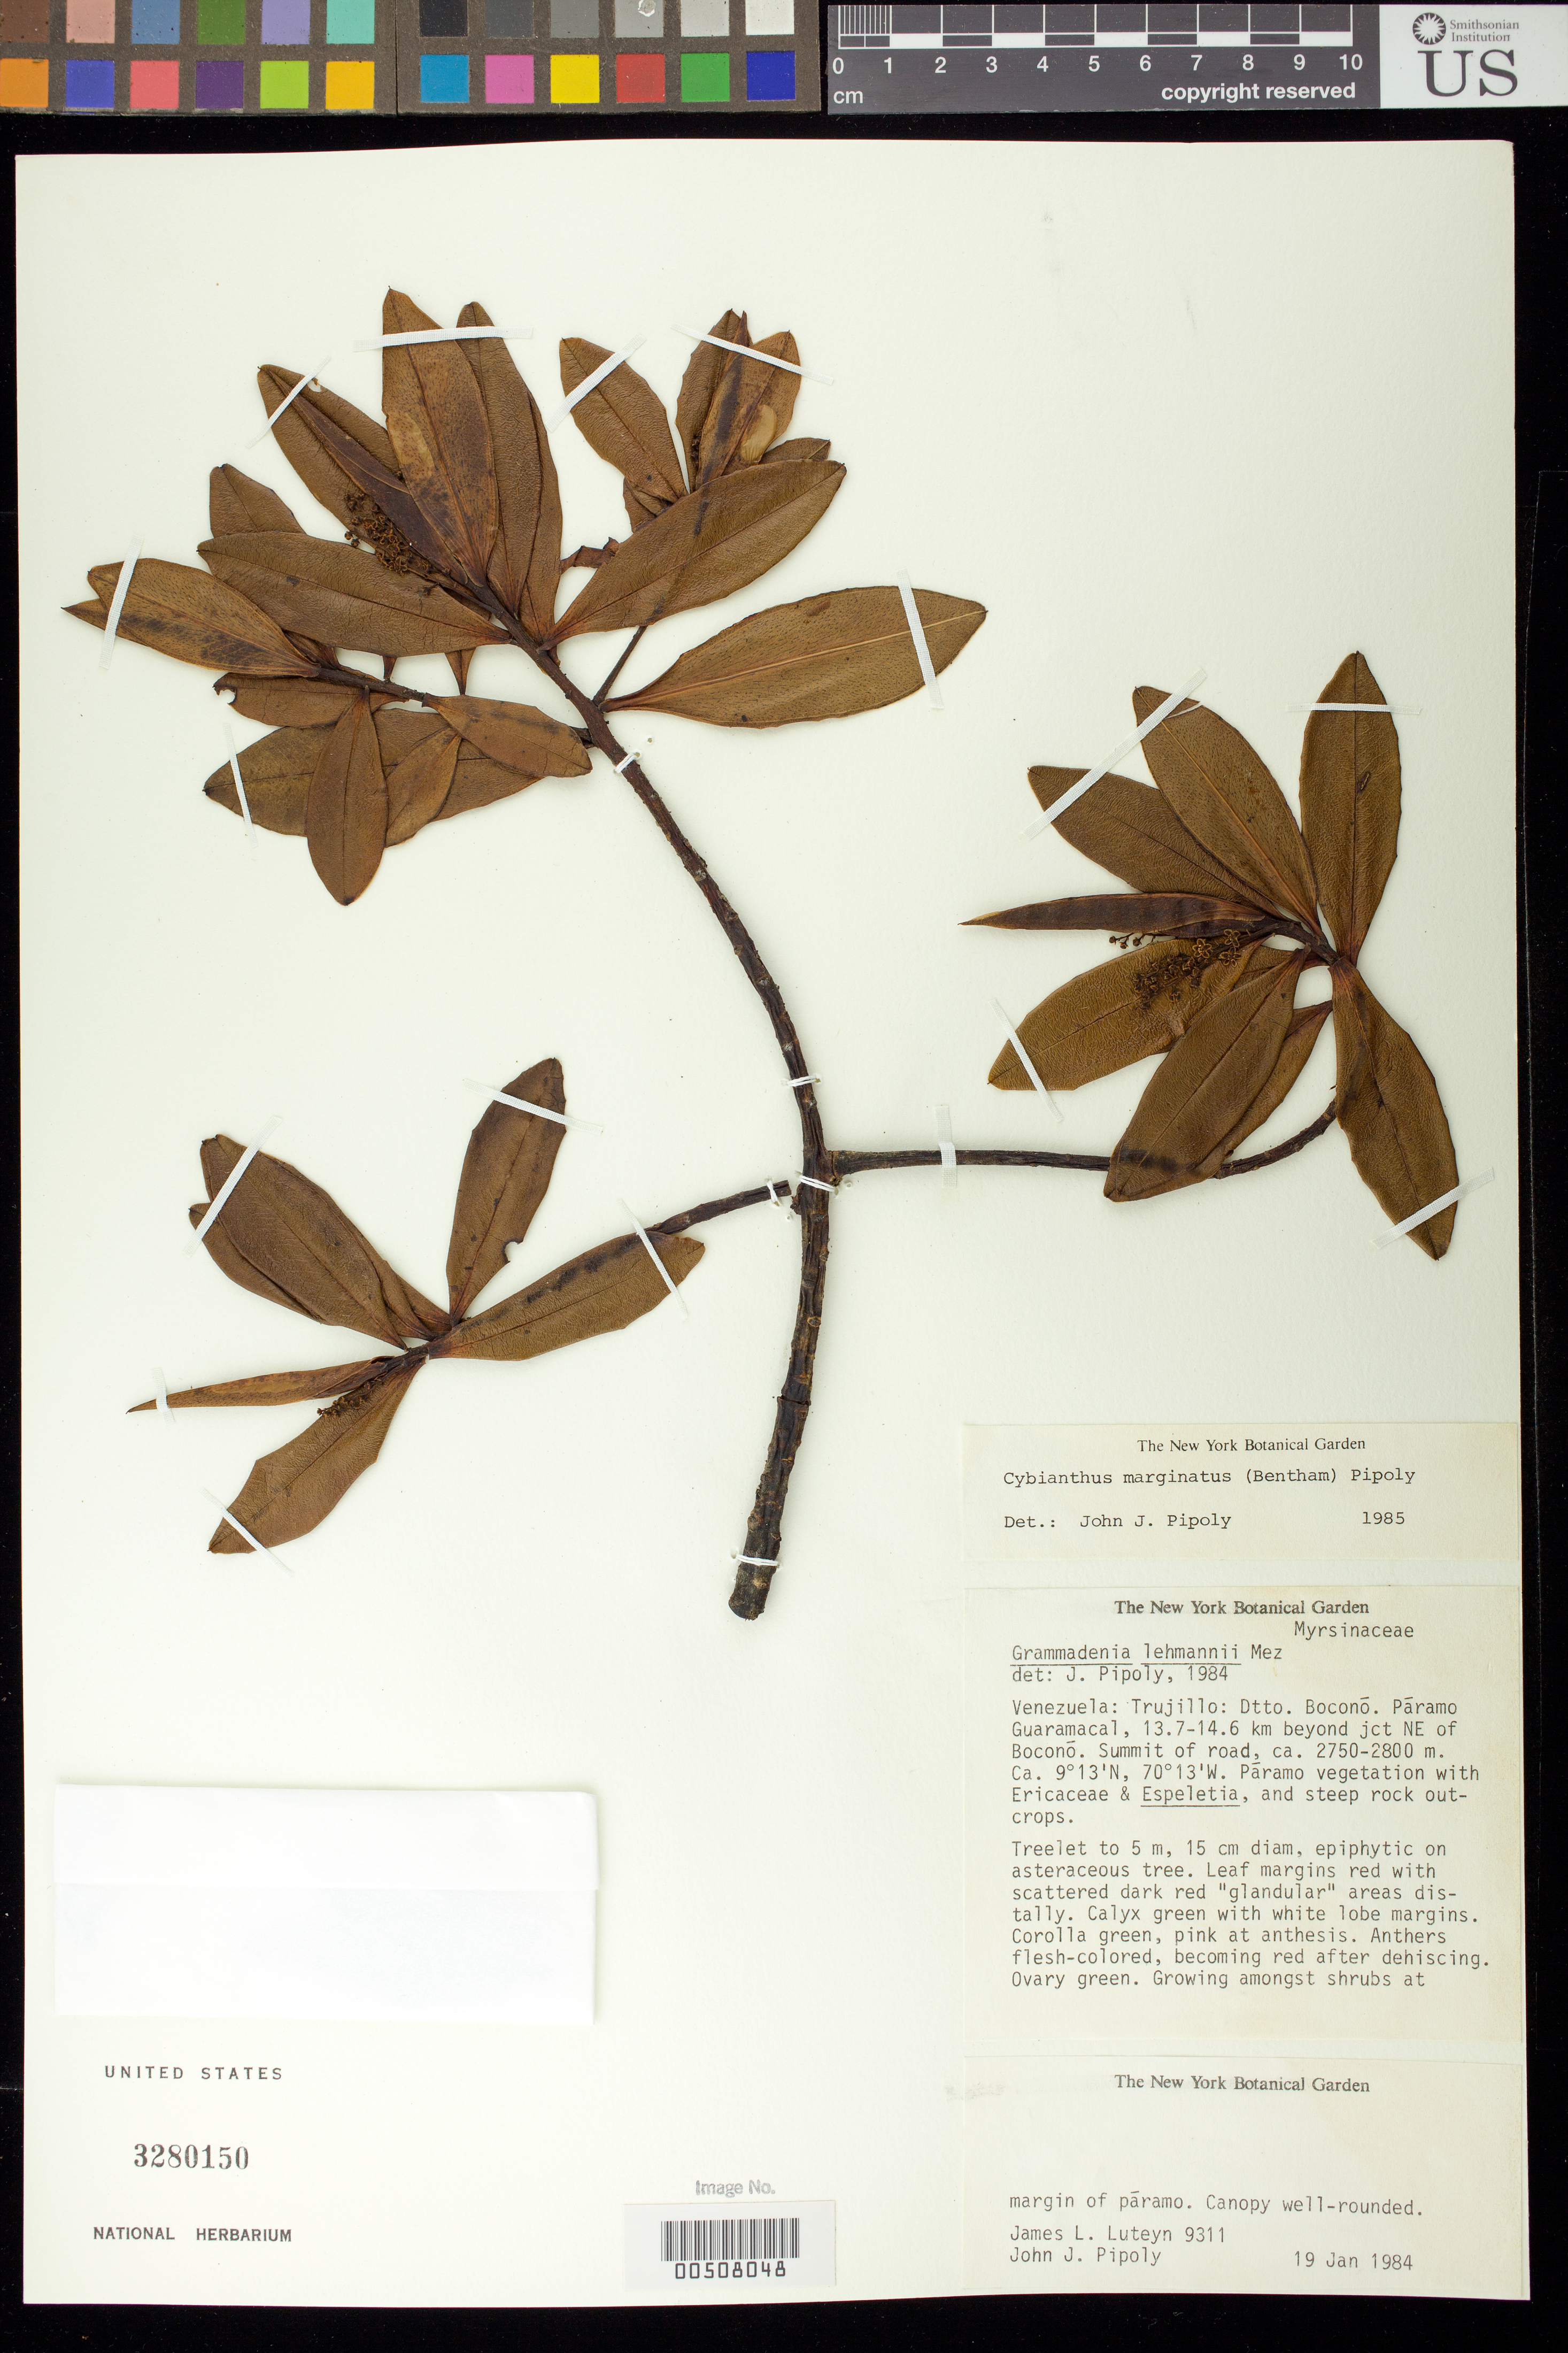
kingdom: Plantae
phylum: Tracheophyta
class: Magnoliopsida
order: Ericales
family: Primulaceae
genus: Cybianthus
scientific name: Cybianthus marginatus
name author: (Benth.) Pipoly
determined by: Pipoly, J. J., III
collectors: J. L. Luteyn & J. J. Pipoly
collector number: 9311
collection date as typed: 19 Jan 1984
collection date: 1984-01-19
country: Venezuela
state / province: Trujillo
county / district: Boconó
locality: Páramo de Guaramacal, 13.7-14.6 km beyond jct NE of Boconó. Summit of road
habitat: Páramo vegetation with Ericaceae & Espeletia, and steep rock outcrops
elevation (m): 2750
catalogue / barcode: US 3280150